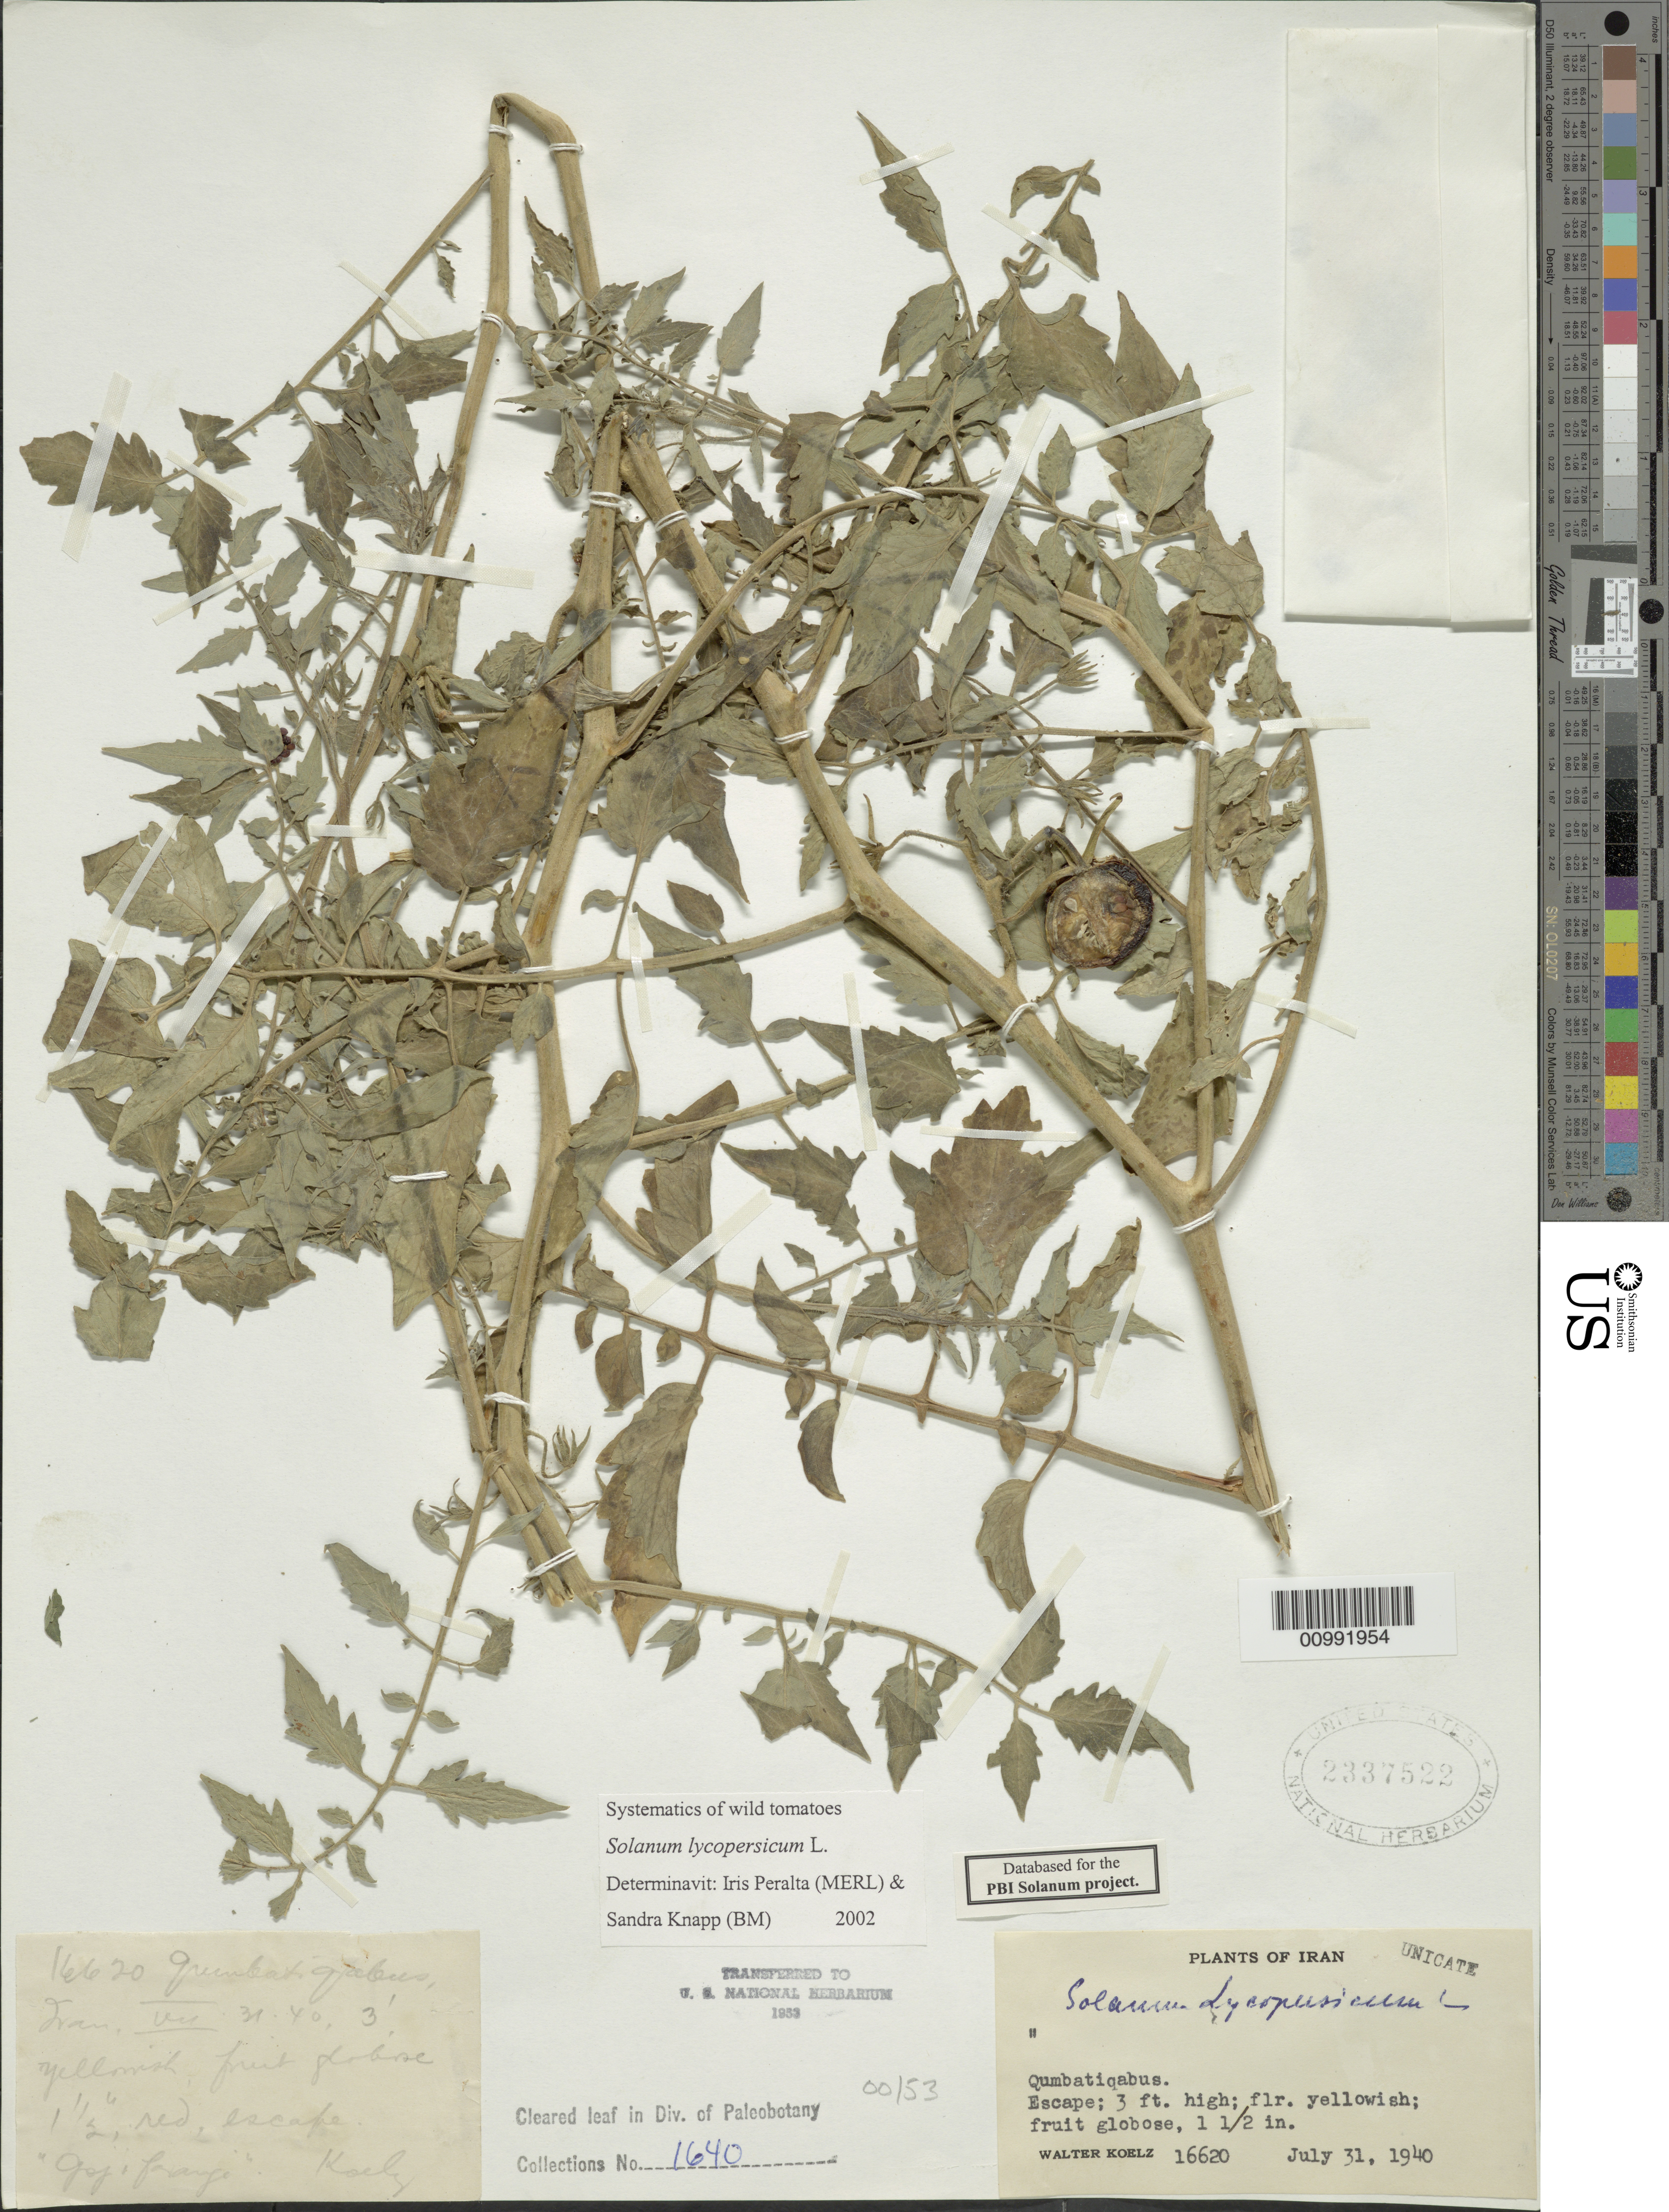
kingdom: Plantae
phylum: Tracheophyta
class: Magnoliopsida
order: Solanales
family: Solanaceae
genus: Solanum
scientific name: Solanum lycopersicum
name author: L.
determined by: Peralta, Iris E.; Knapp, S. D.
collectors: W. N. Koelz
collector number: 16620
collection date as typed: Jul 1940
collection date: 1940-07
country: Iran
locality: Qumbatiqabus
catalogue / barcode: US 2337522